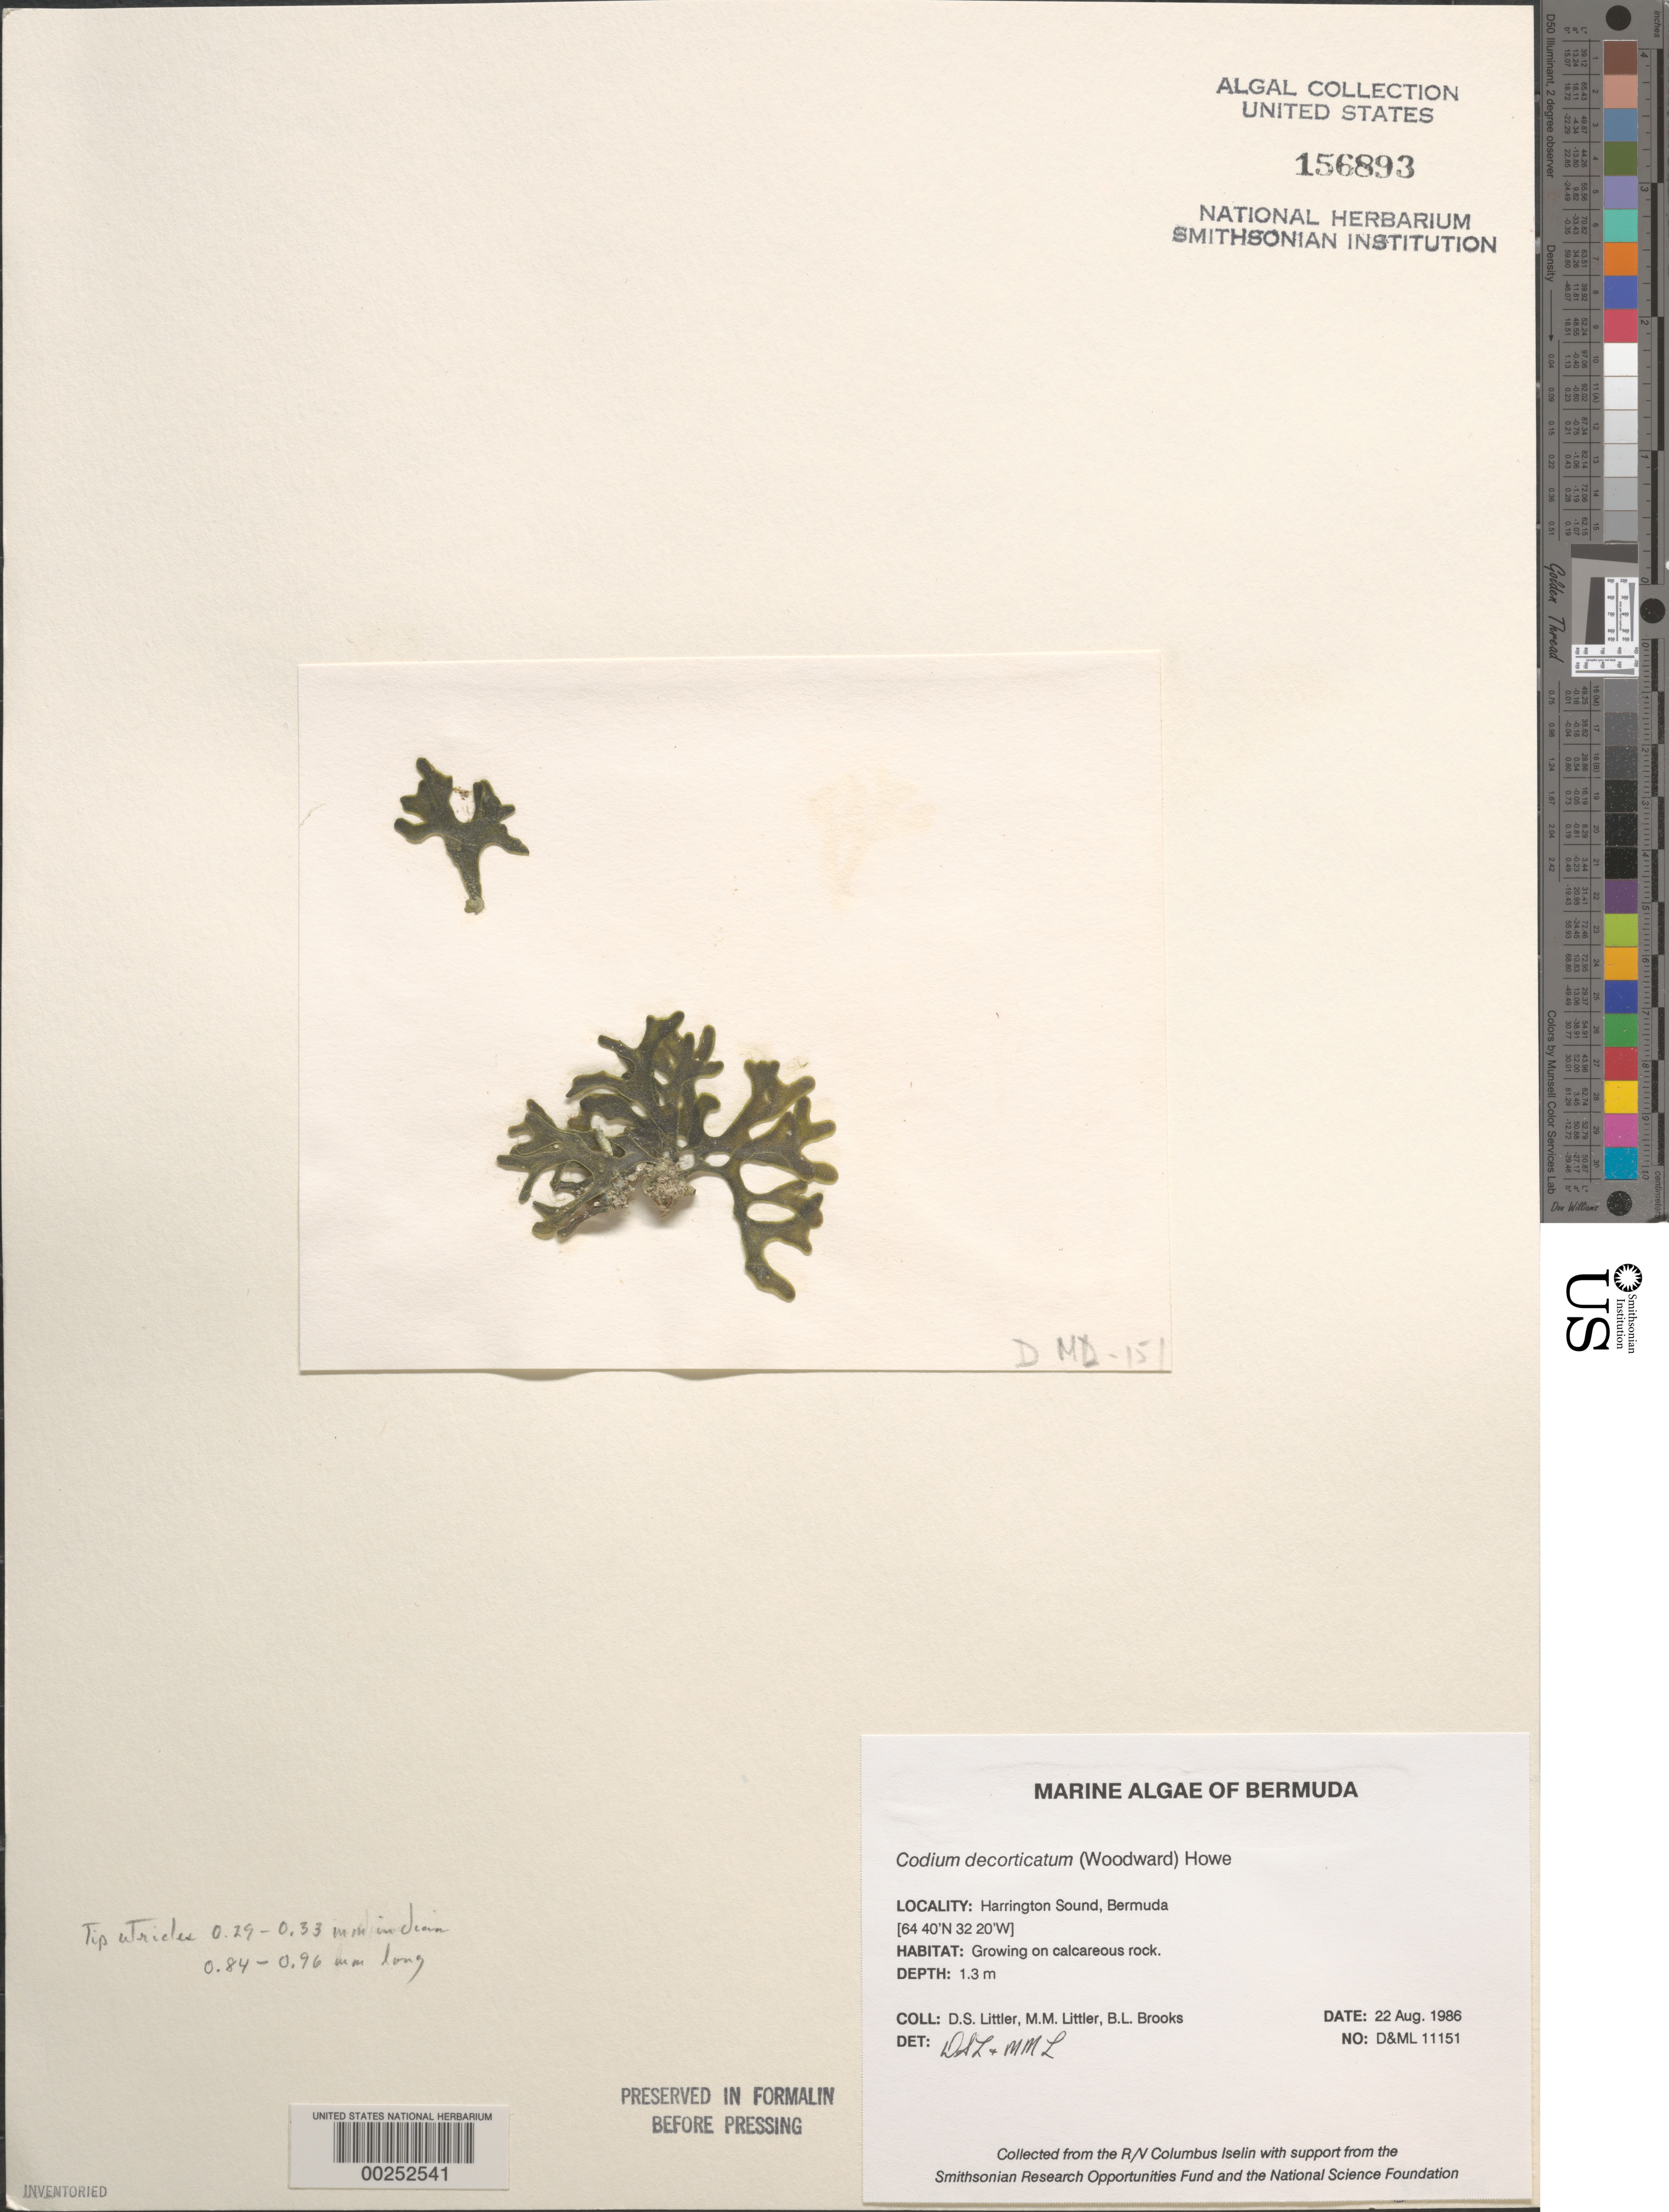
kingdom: Plantae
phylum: Chlorophyta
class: Ulvophyceae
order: Bryopsidales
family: Codiaceae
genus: Codium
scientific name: Codium decorticatum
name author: (Woodw.) M. Howe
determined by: Littler, D. S.; Littler, M. M.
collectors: D. S. Littler, M. M. Littler & B. Brooks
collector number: D&ML 11151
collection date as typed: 22 Aug 1986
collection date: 1986-08-22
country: Bermuda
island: Bermuda Island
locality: Harrington Sound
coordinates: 32 20' N, 64 40' W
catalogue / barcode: US 156893